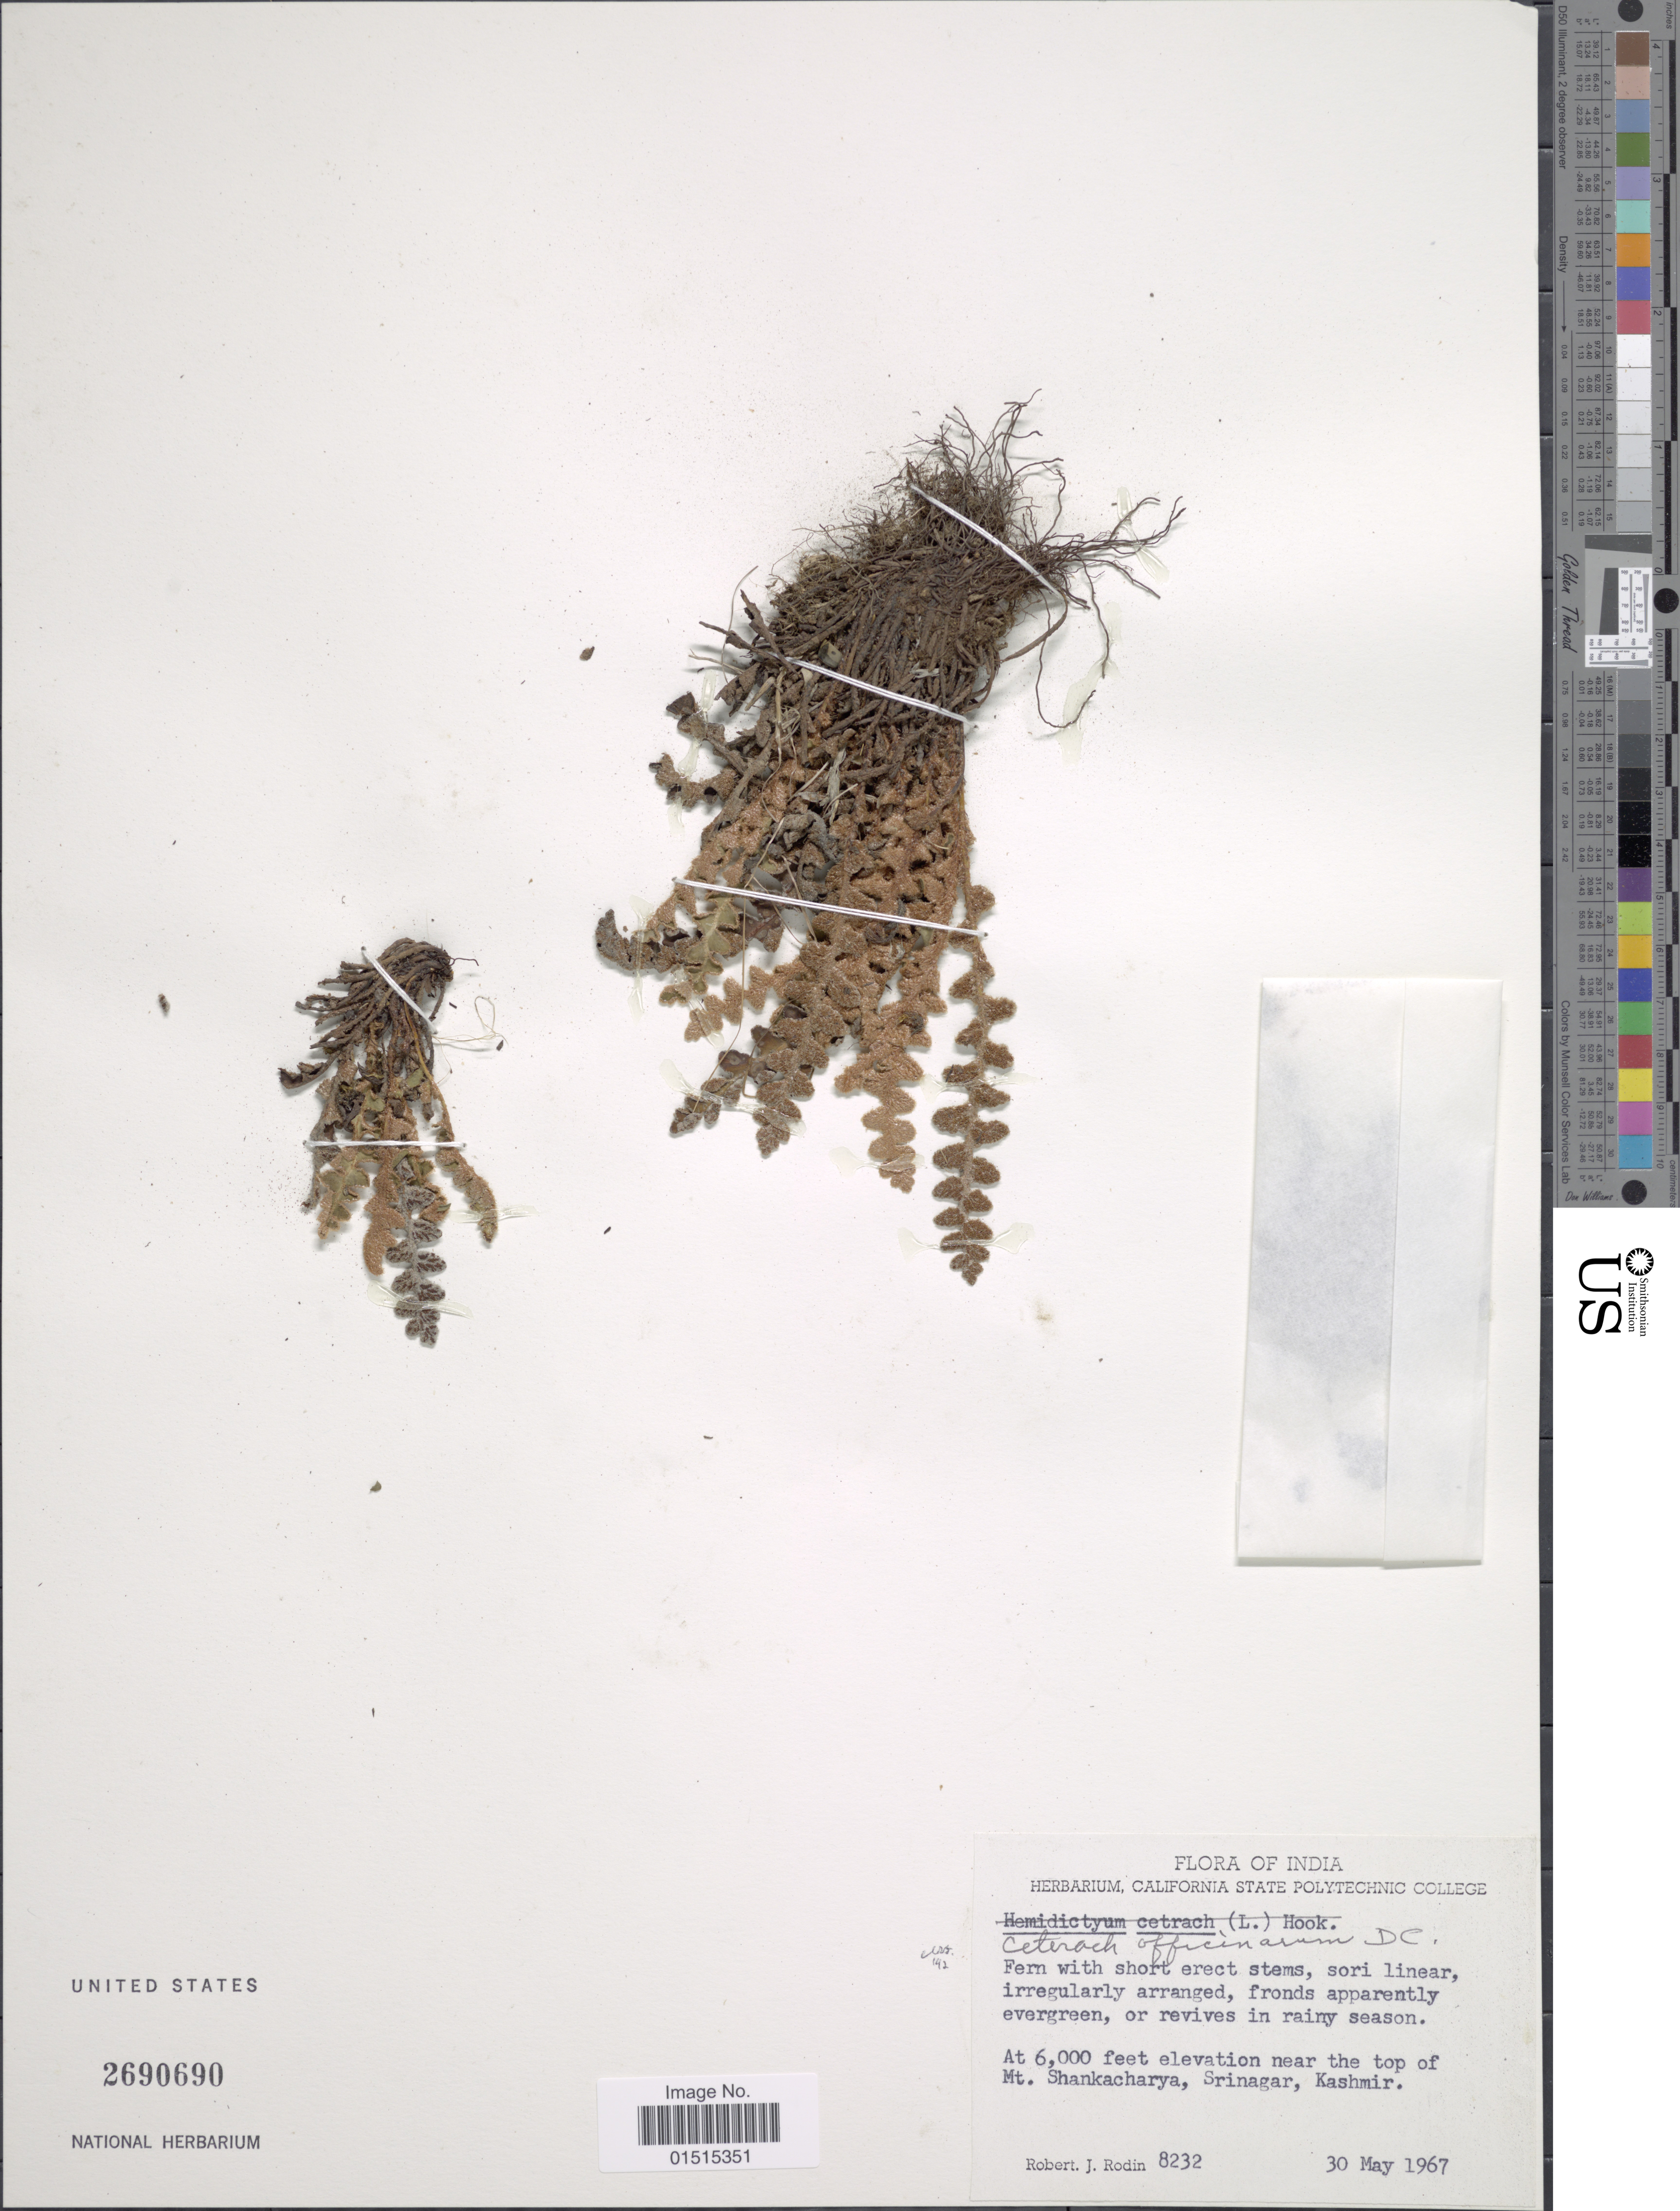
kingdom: Plantae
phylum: Tracheophyta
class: Polypodiopsida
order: Polypodiales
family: Aspleniaceae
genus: Asplenium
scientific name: Asplenium officinarum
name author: DC.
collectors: R. J. Rodin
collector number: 8232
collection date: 1967-05-30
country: India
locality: Near the top of Mt. Shankacharya, Srinagar, Kashmir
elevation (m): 1829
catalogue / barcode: US 2690690